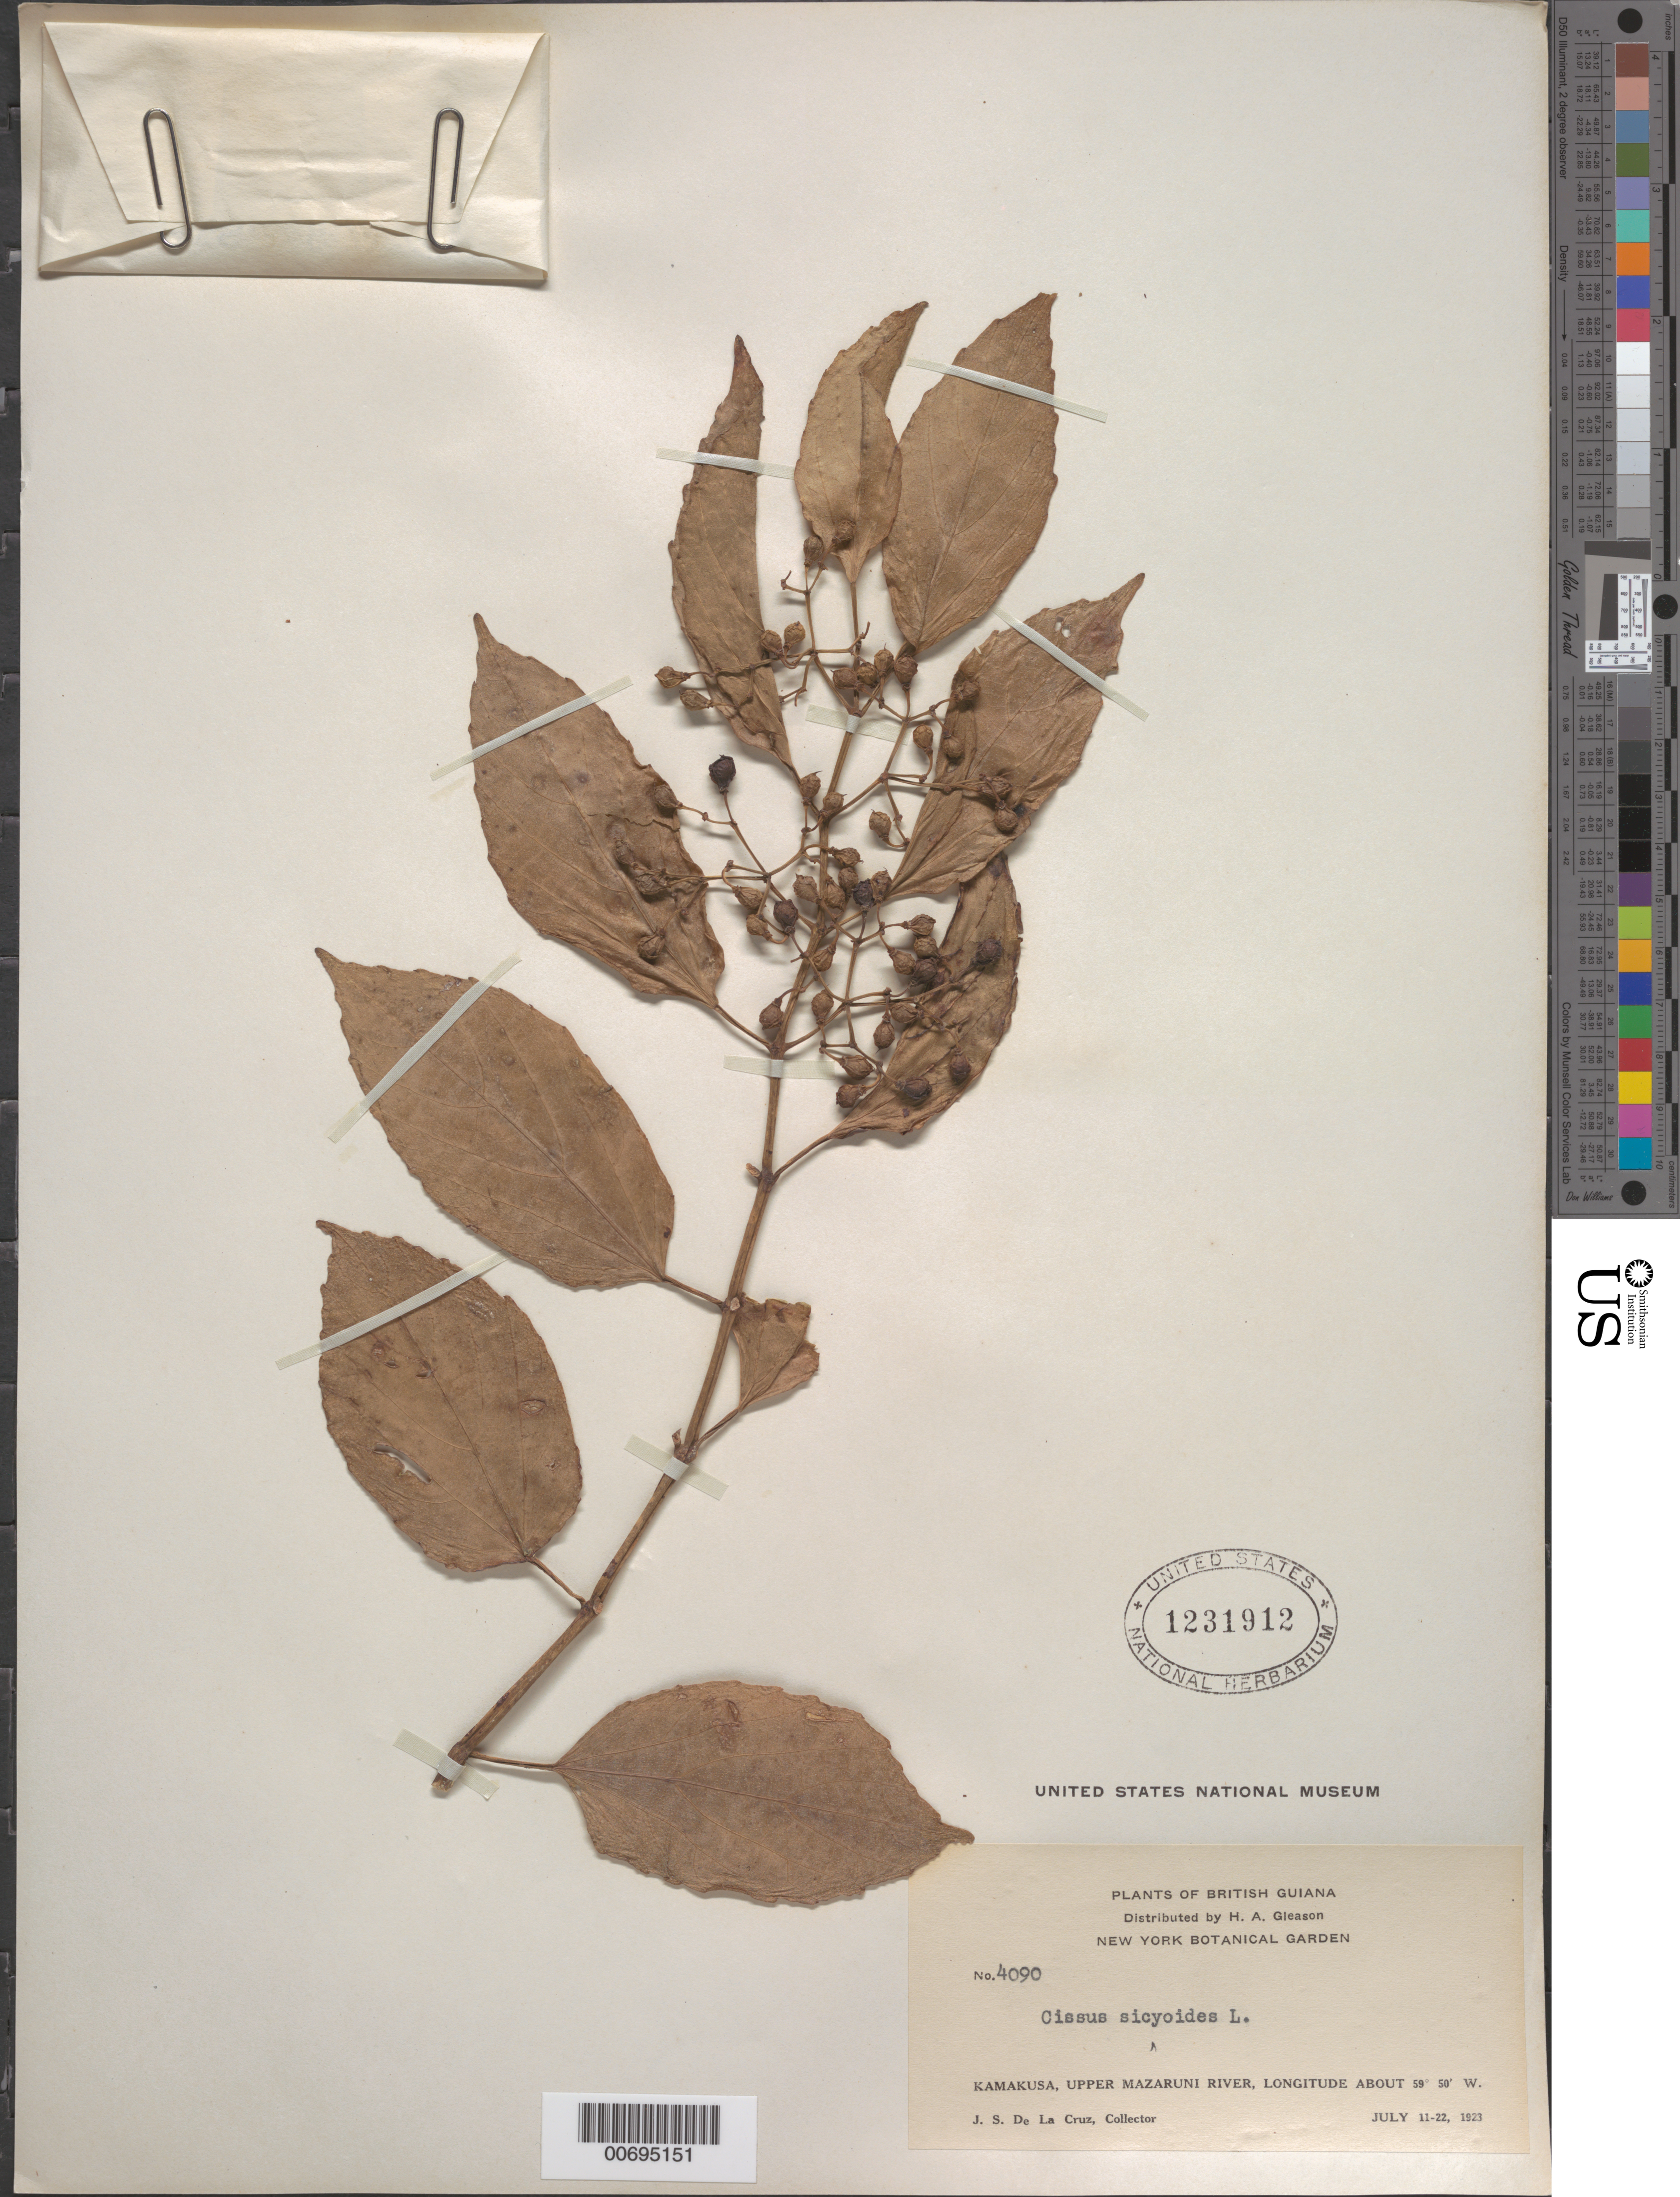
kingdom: Plantae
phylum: Tracheophyta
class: Magnoliopsida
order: Vitales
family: Vitaceae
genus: Cissus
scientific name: Cissus verticillata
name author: (L.) Nicolson & C.E. Jarvis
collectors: J. S. de la Cruz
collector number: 4090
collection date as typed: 11-Jul-23 to 22-Jul-23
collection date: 1923-07-11/1923-07-22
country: Guyana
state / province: Cuyuni-Mazaruni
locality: Kamakusa, Upper Mazaruni R.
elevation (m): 100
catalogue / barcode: US 1231912